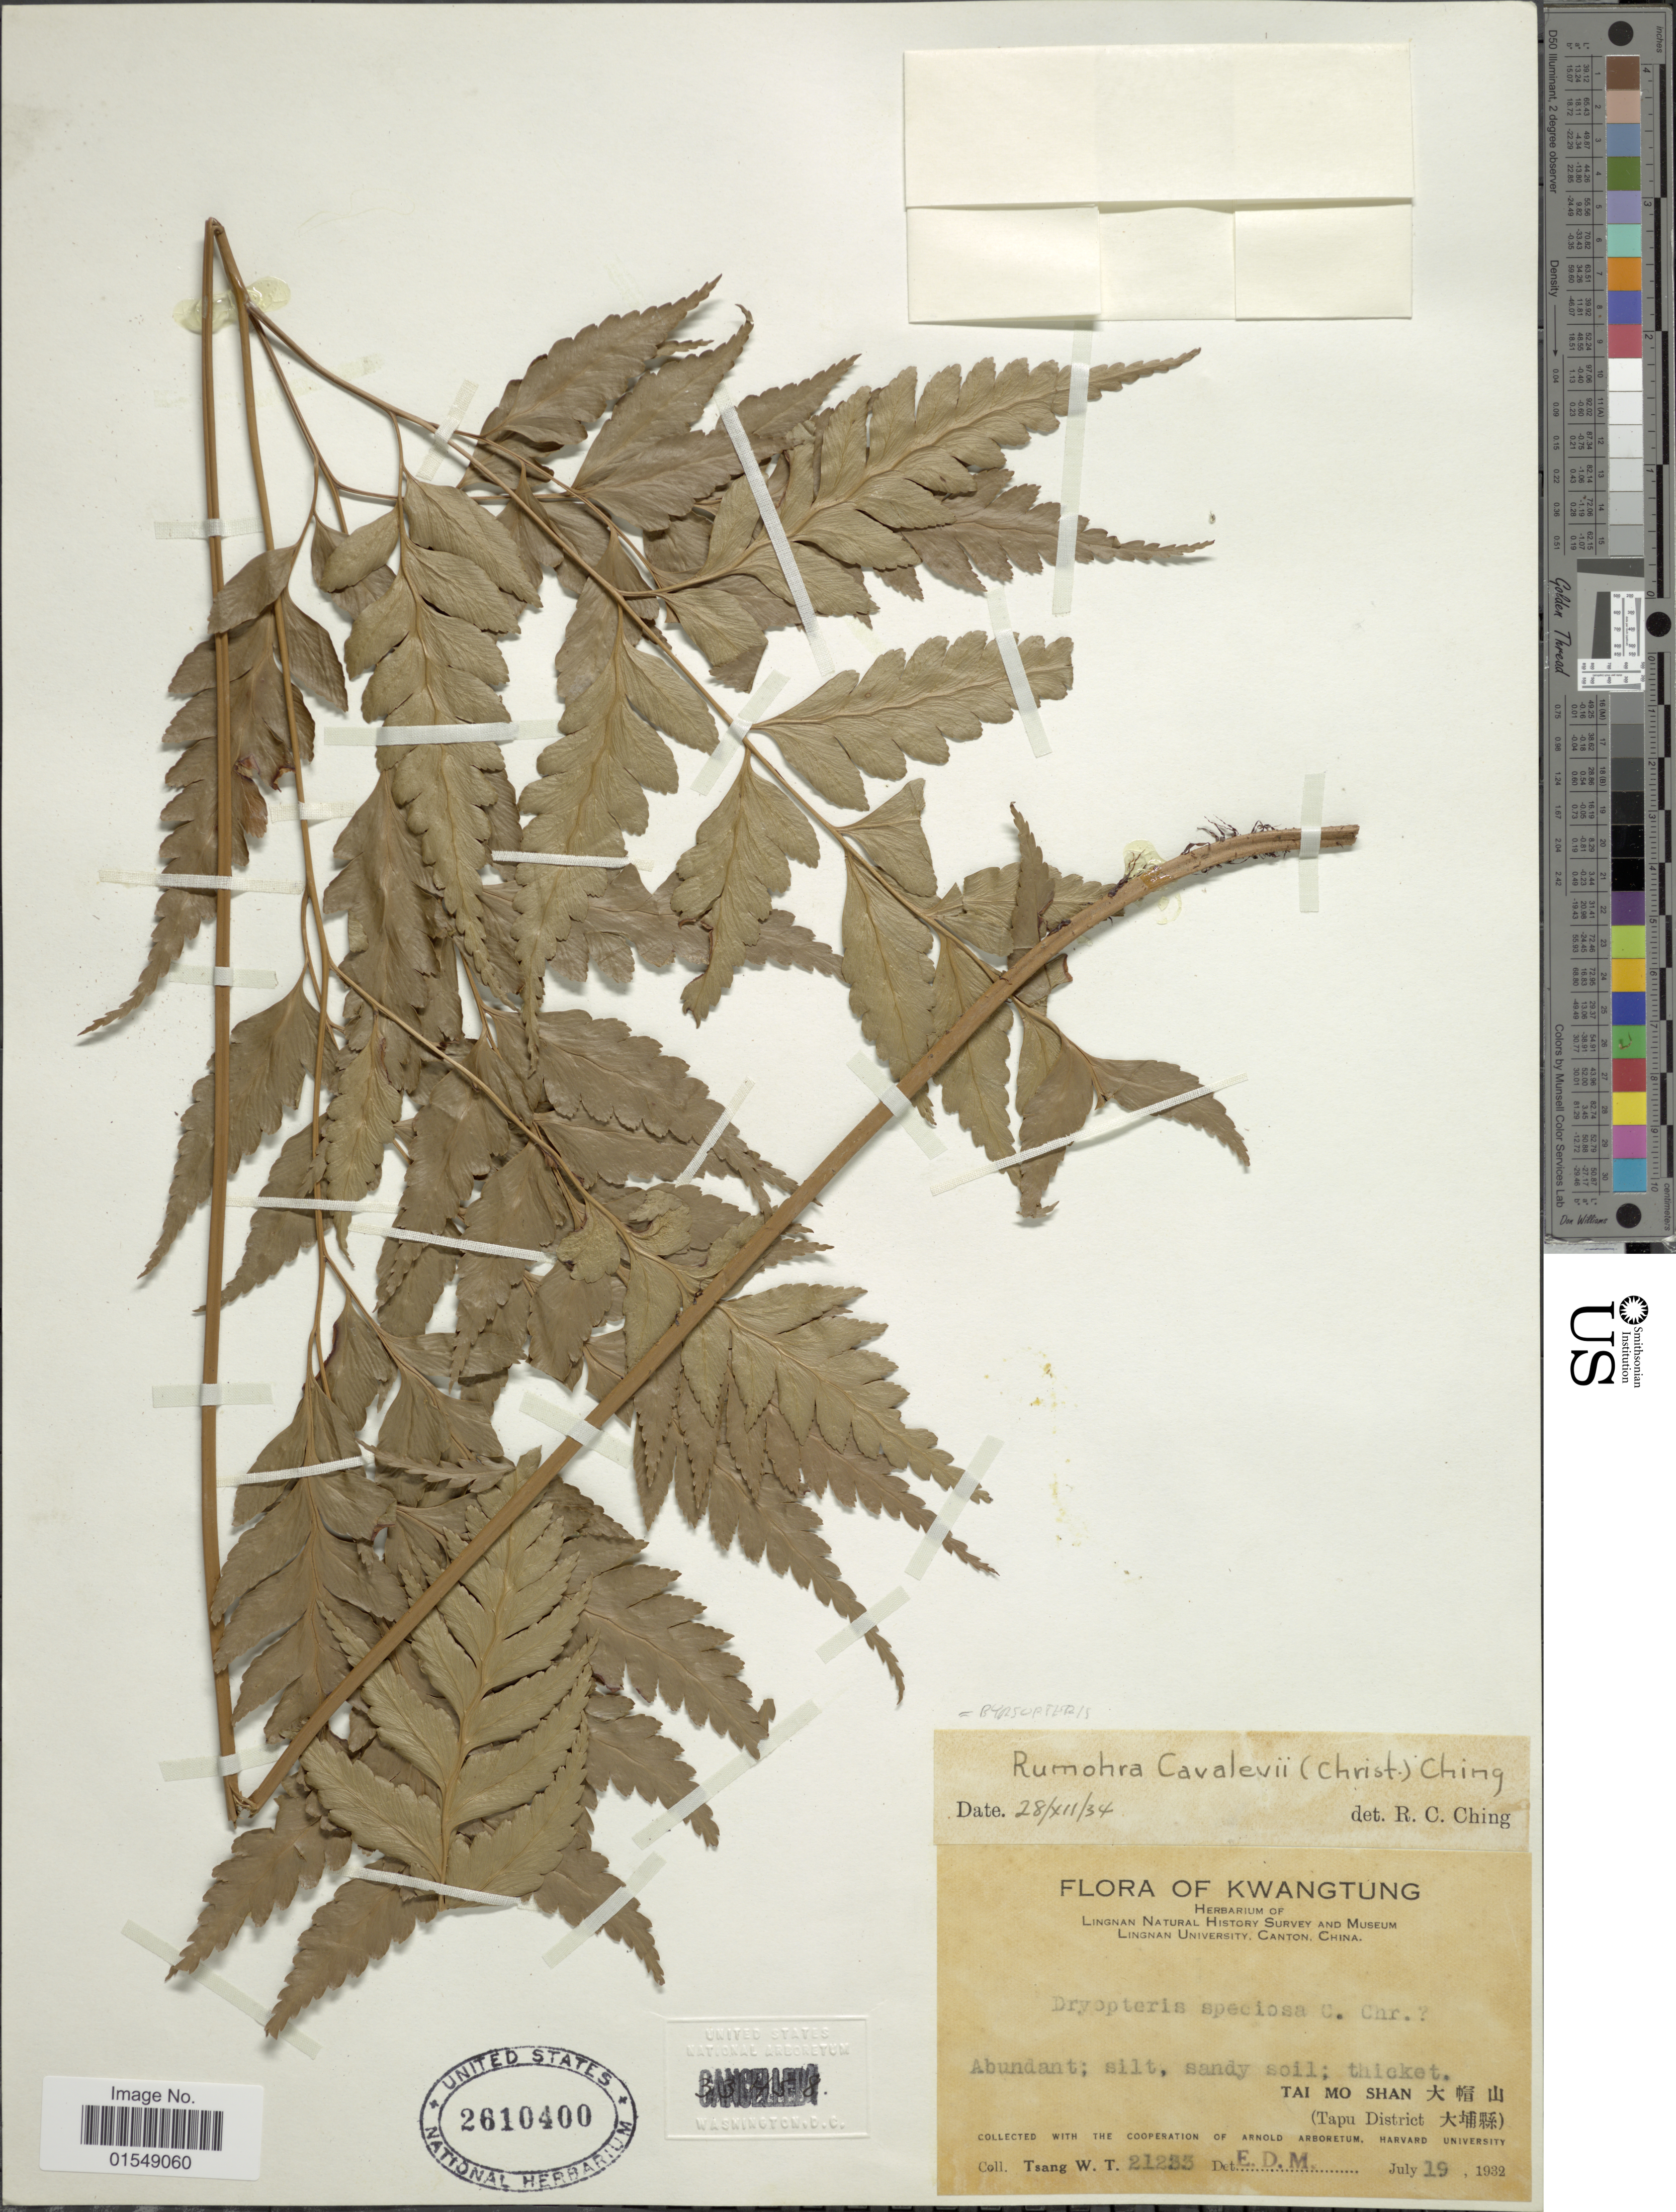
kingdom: Plantae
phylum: Tracheophyta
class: Polypodiopsida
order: Polypodiales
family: Dryopteridaceae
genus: Arachniodes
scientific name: Arachniodes cavaleriei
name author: (Christ) Ohwi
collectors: W. T. Tsang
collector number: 21233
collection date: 1932-07-19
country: China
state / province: Guangdong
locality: Kwangtung, Tai Mo Shan (Tapu District)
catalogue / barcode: US 2610400